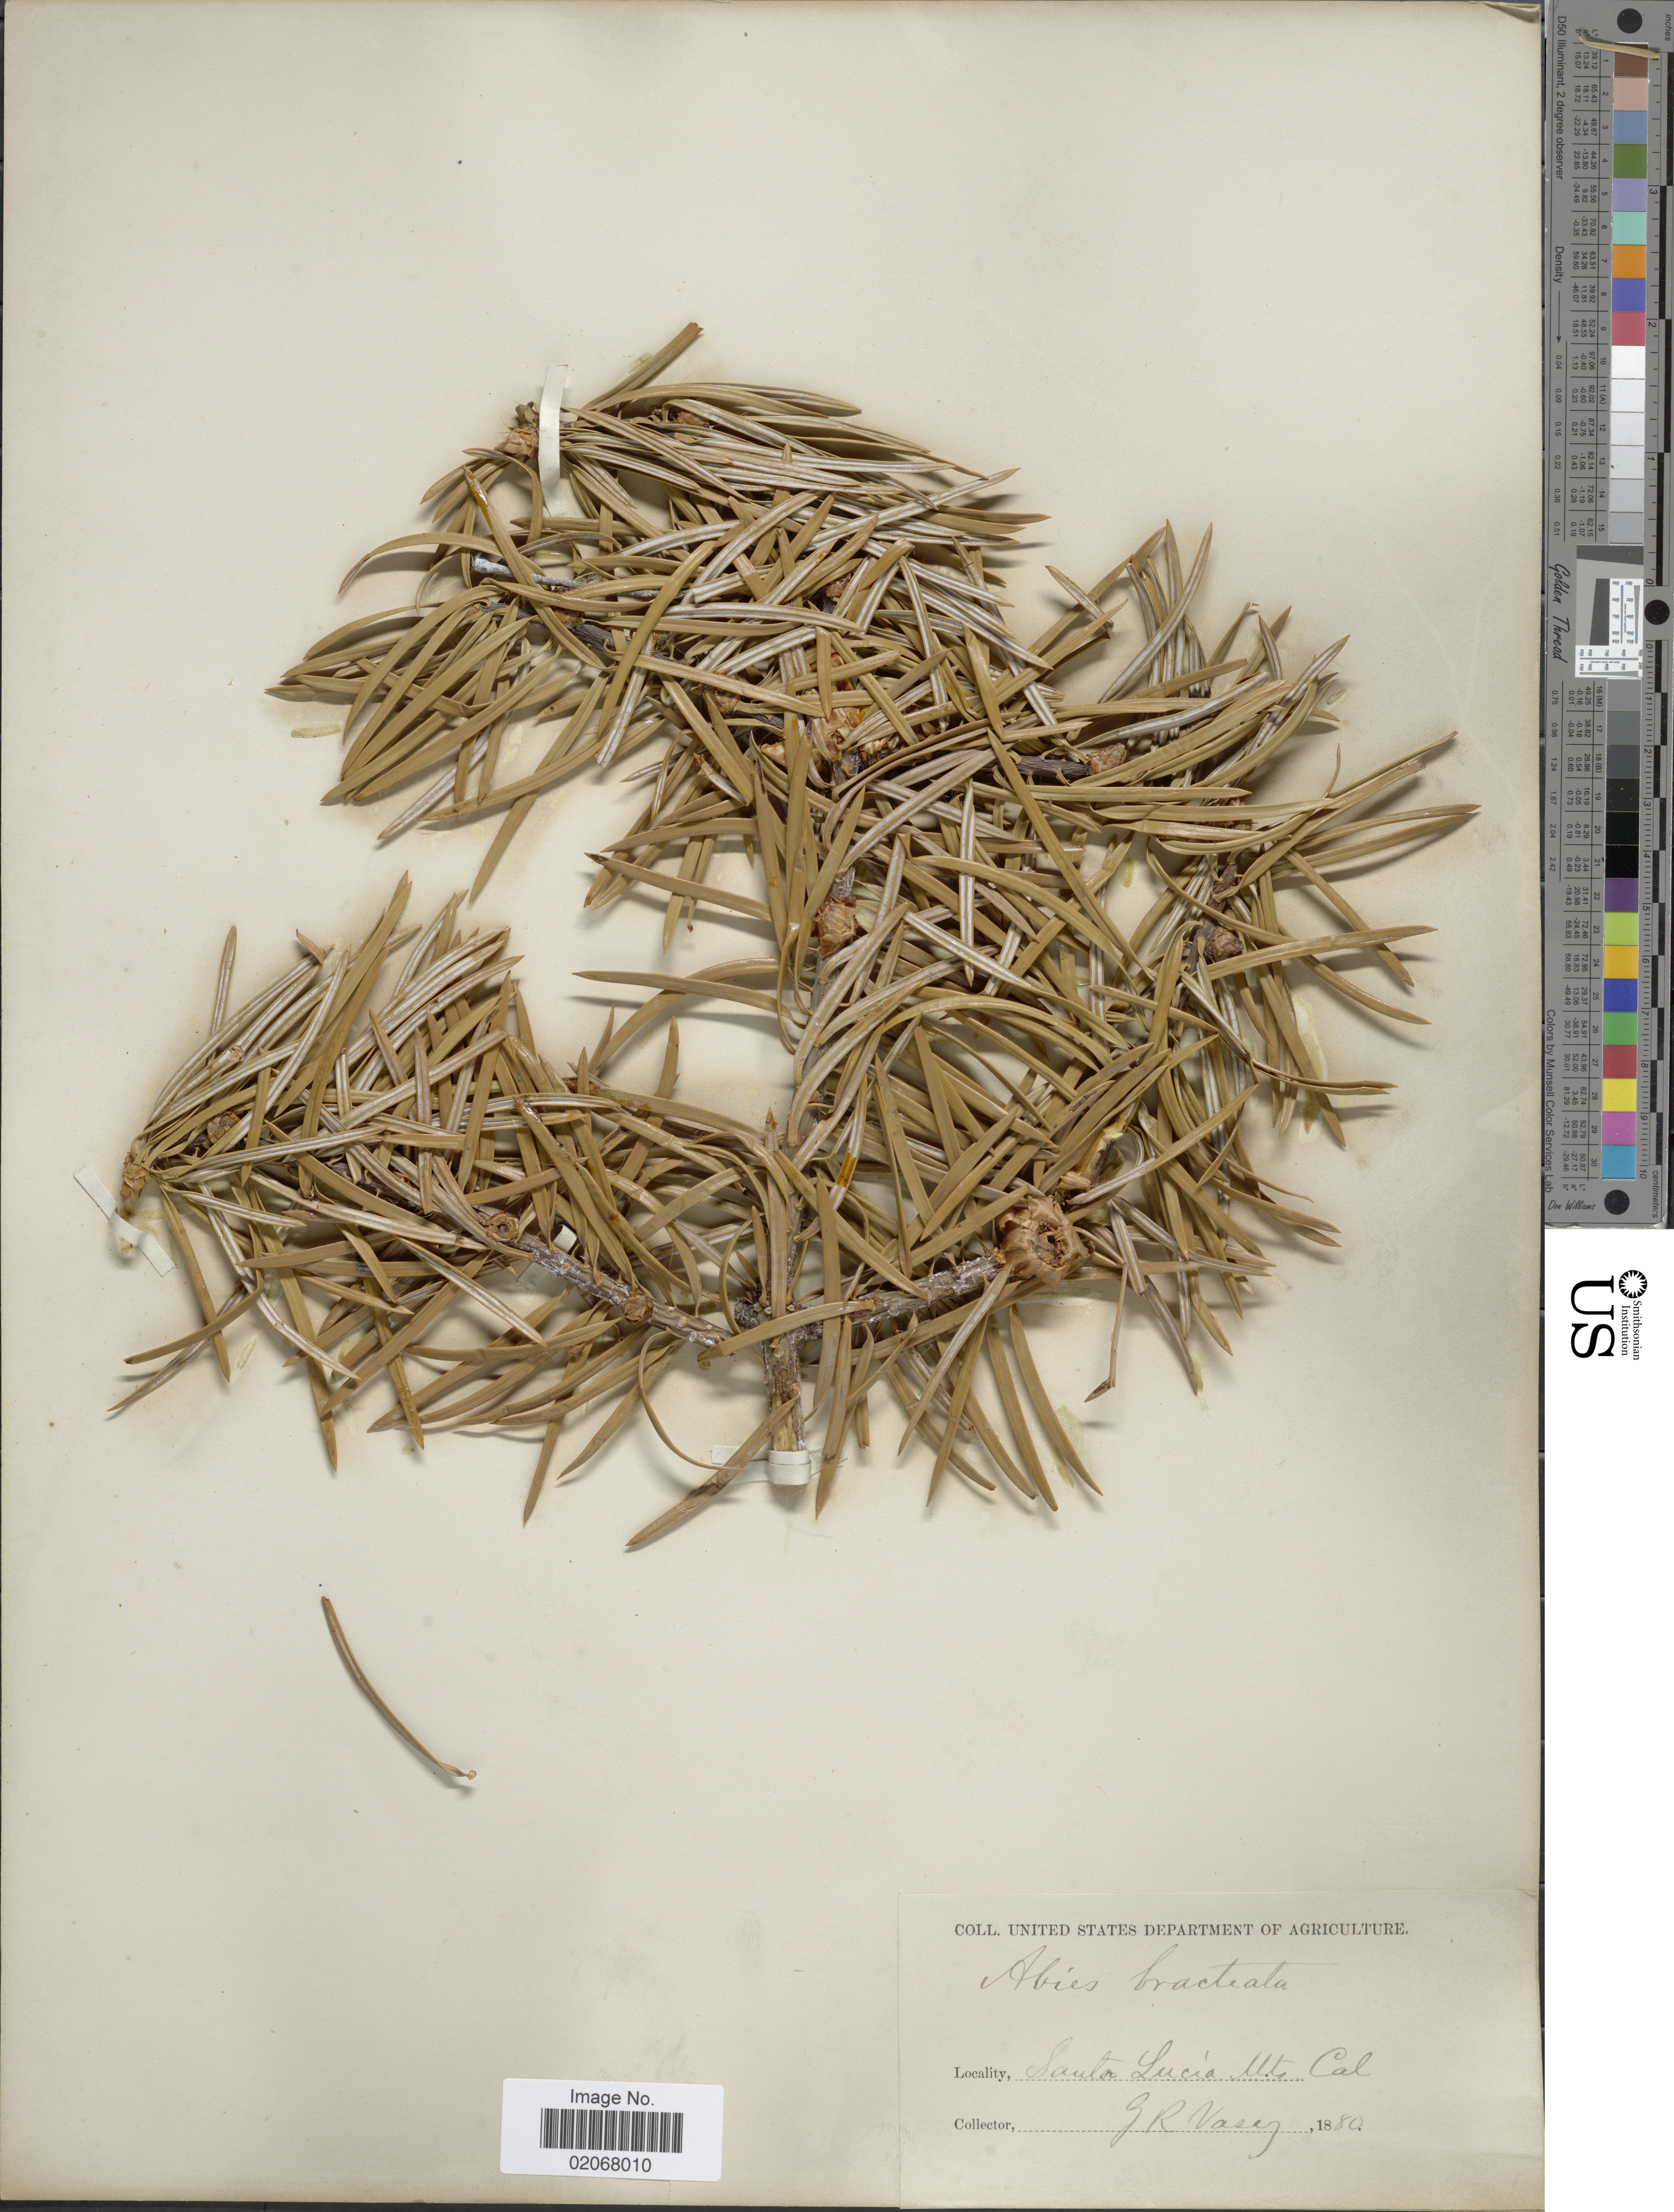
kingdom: Plantae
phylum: Tracheophyta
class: Pinopsida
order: Pinales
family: Pinaceae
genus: Abies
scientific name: Abies bracteata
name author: (D. Don) Poit.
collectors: G. R. Vasey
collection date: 1880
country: United States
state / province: California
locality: Santa Lucia Mts.